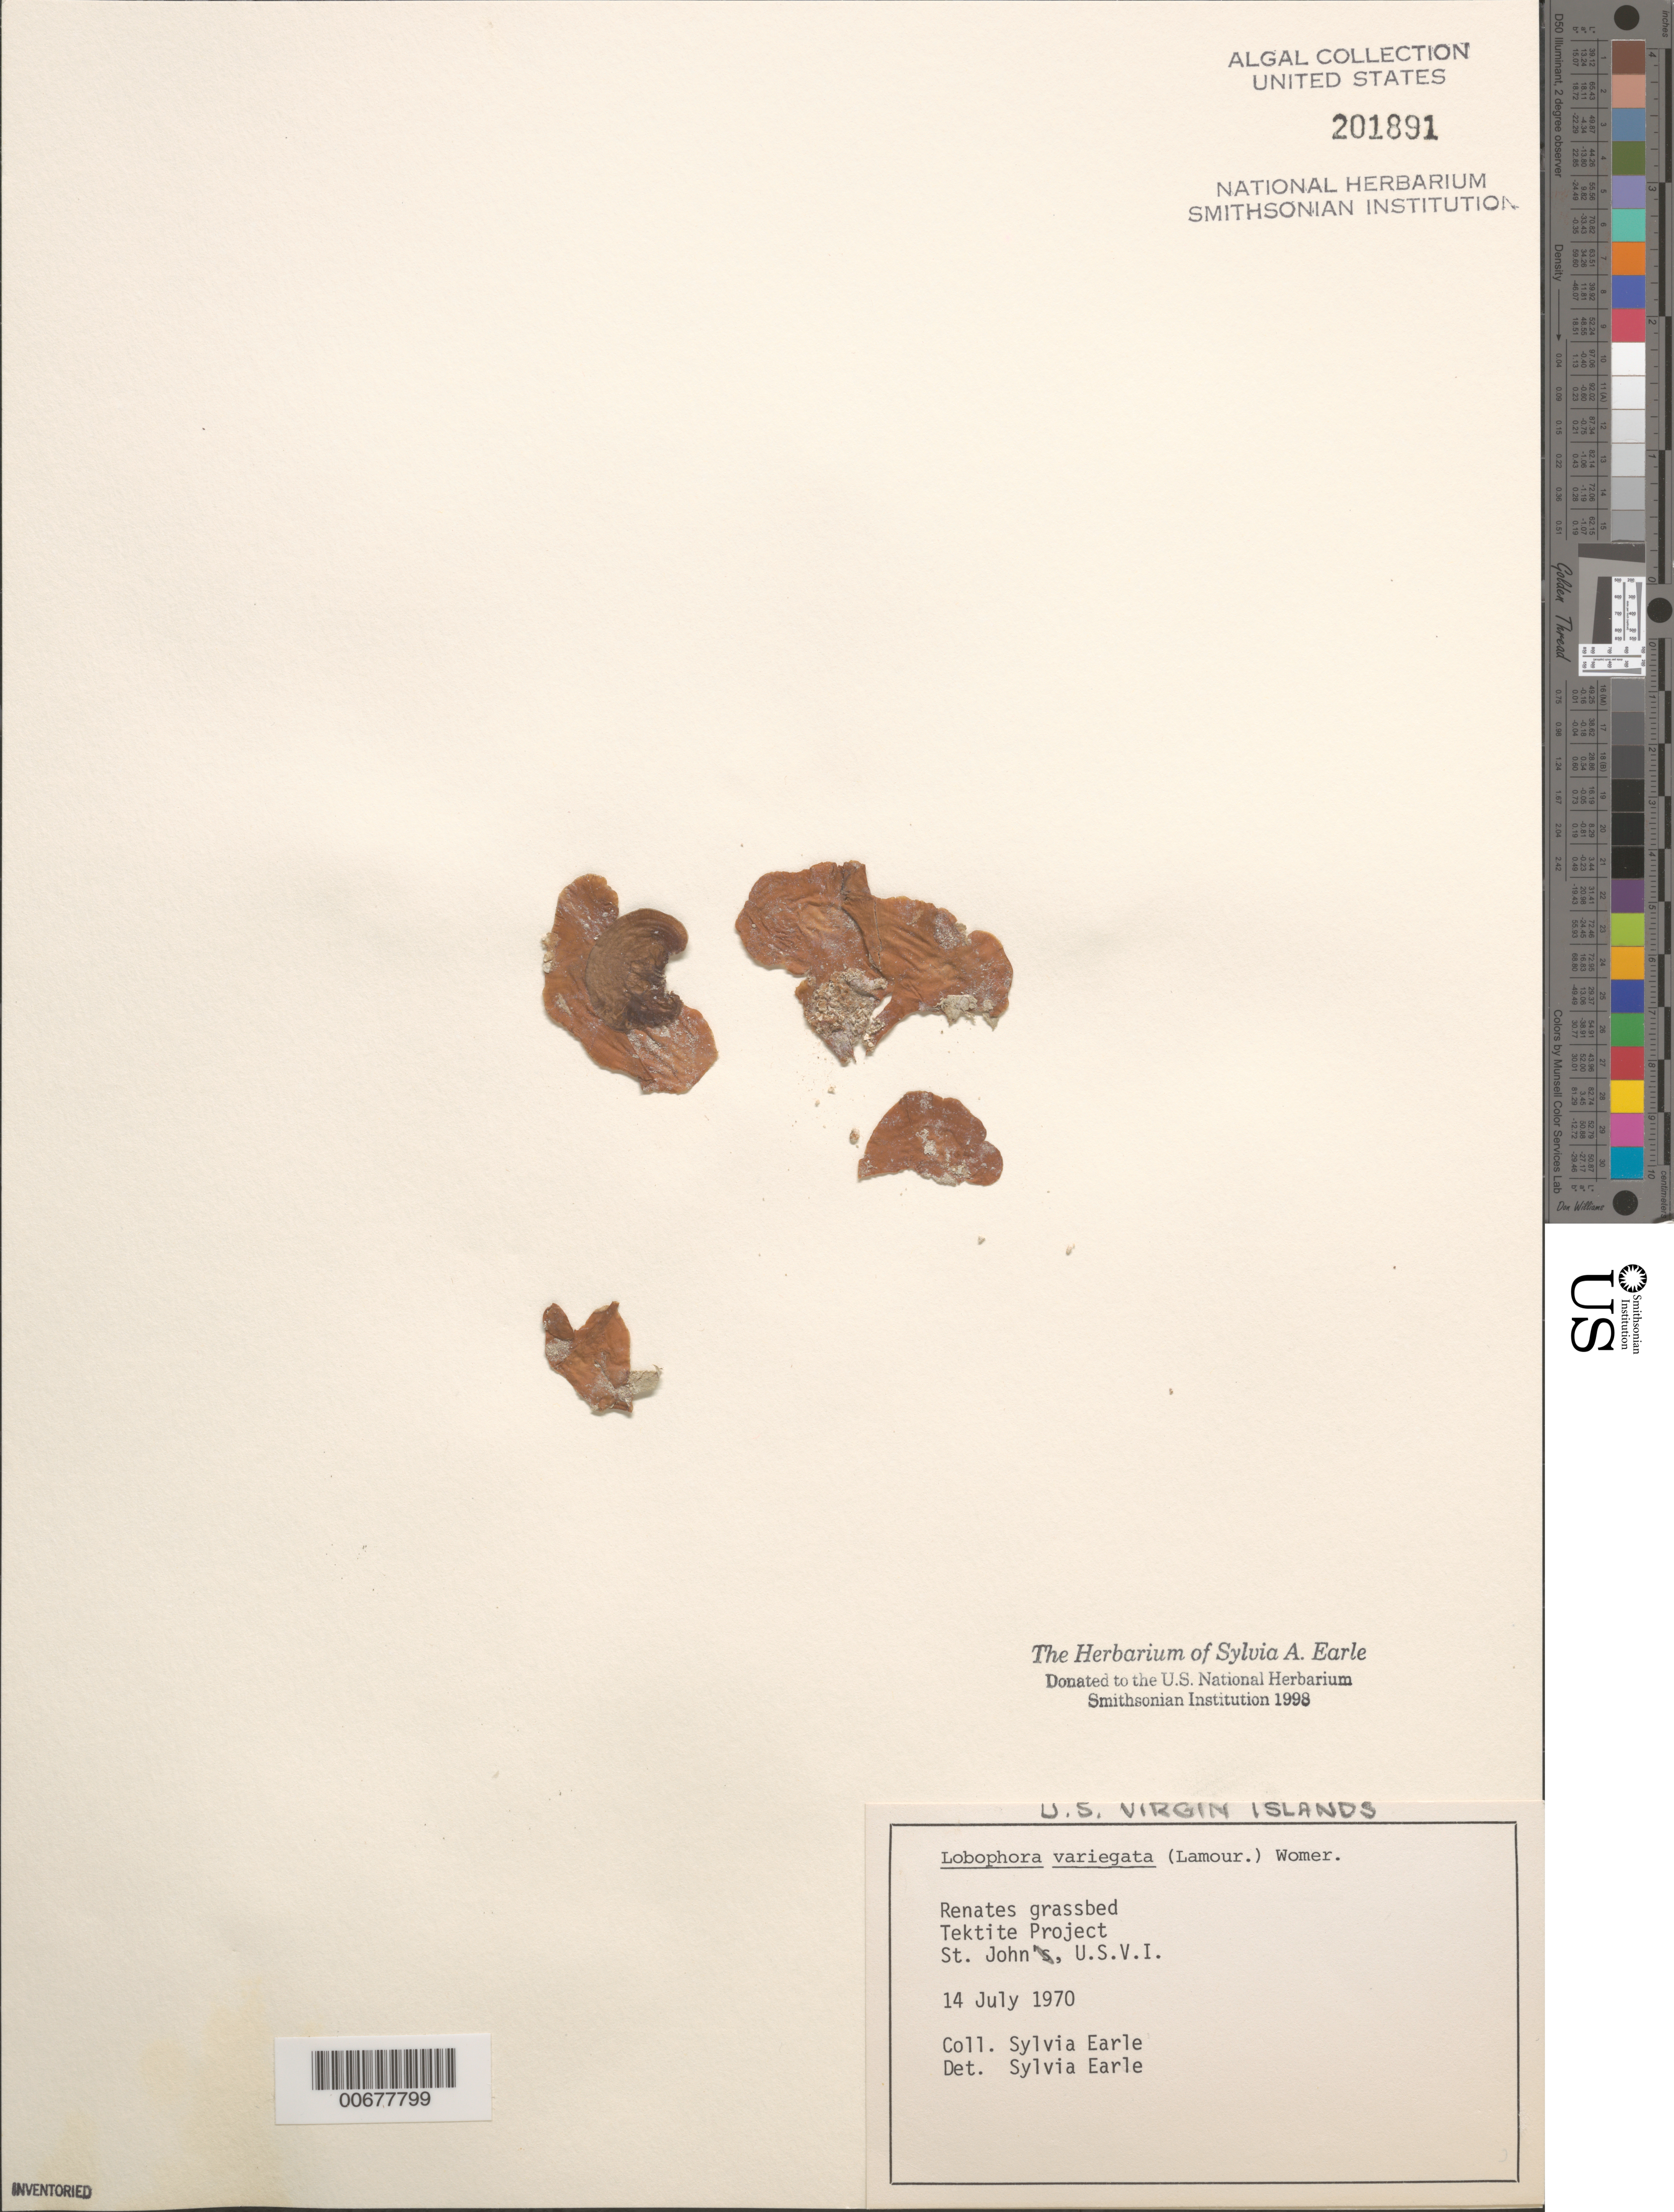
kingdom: Chromista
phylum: Ochrophyta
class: Phaeophyceae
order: Dictyotales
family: Dictyotaceae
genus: Lobophora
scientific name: Lobophora variegata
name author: (J.V.Lamouroux) Womersley & E.C. Oliveira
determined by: Earle, S. A.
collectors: S. A. Earle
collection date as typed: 14 Jul 1970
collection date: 1970-07-14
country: U.S. Virgin Islands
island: St. John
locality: Tektite Project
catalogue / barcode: US 201891